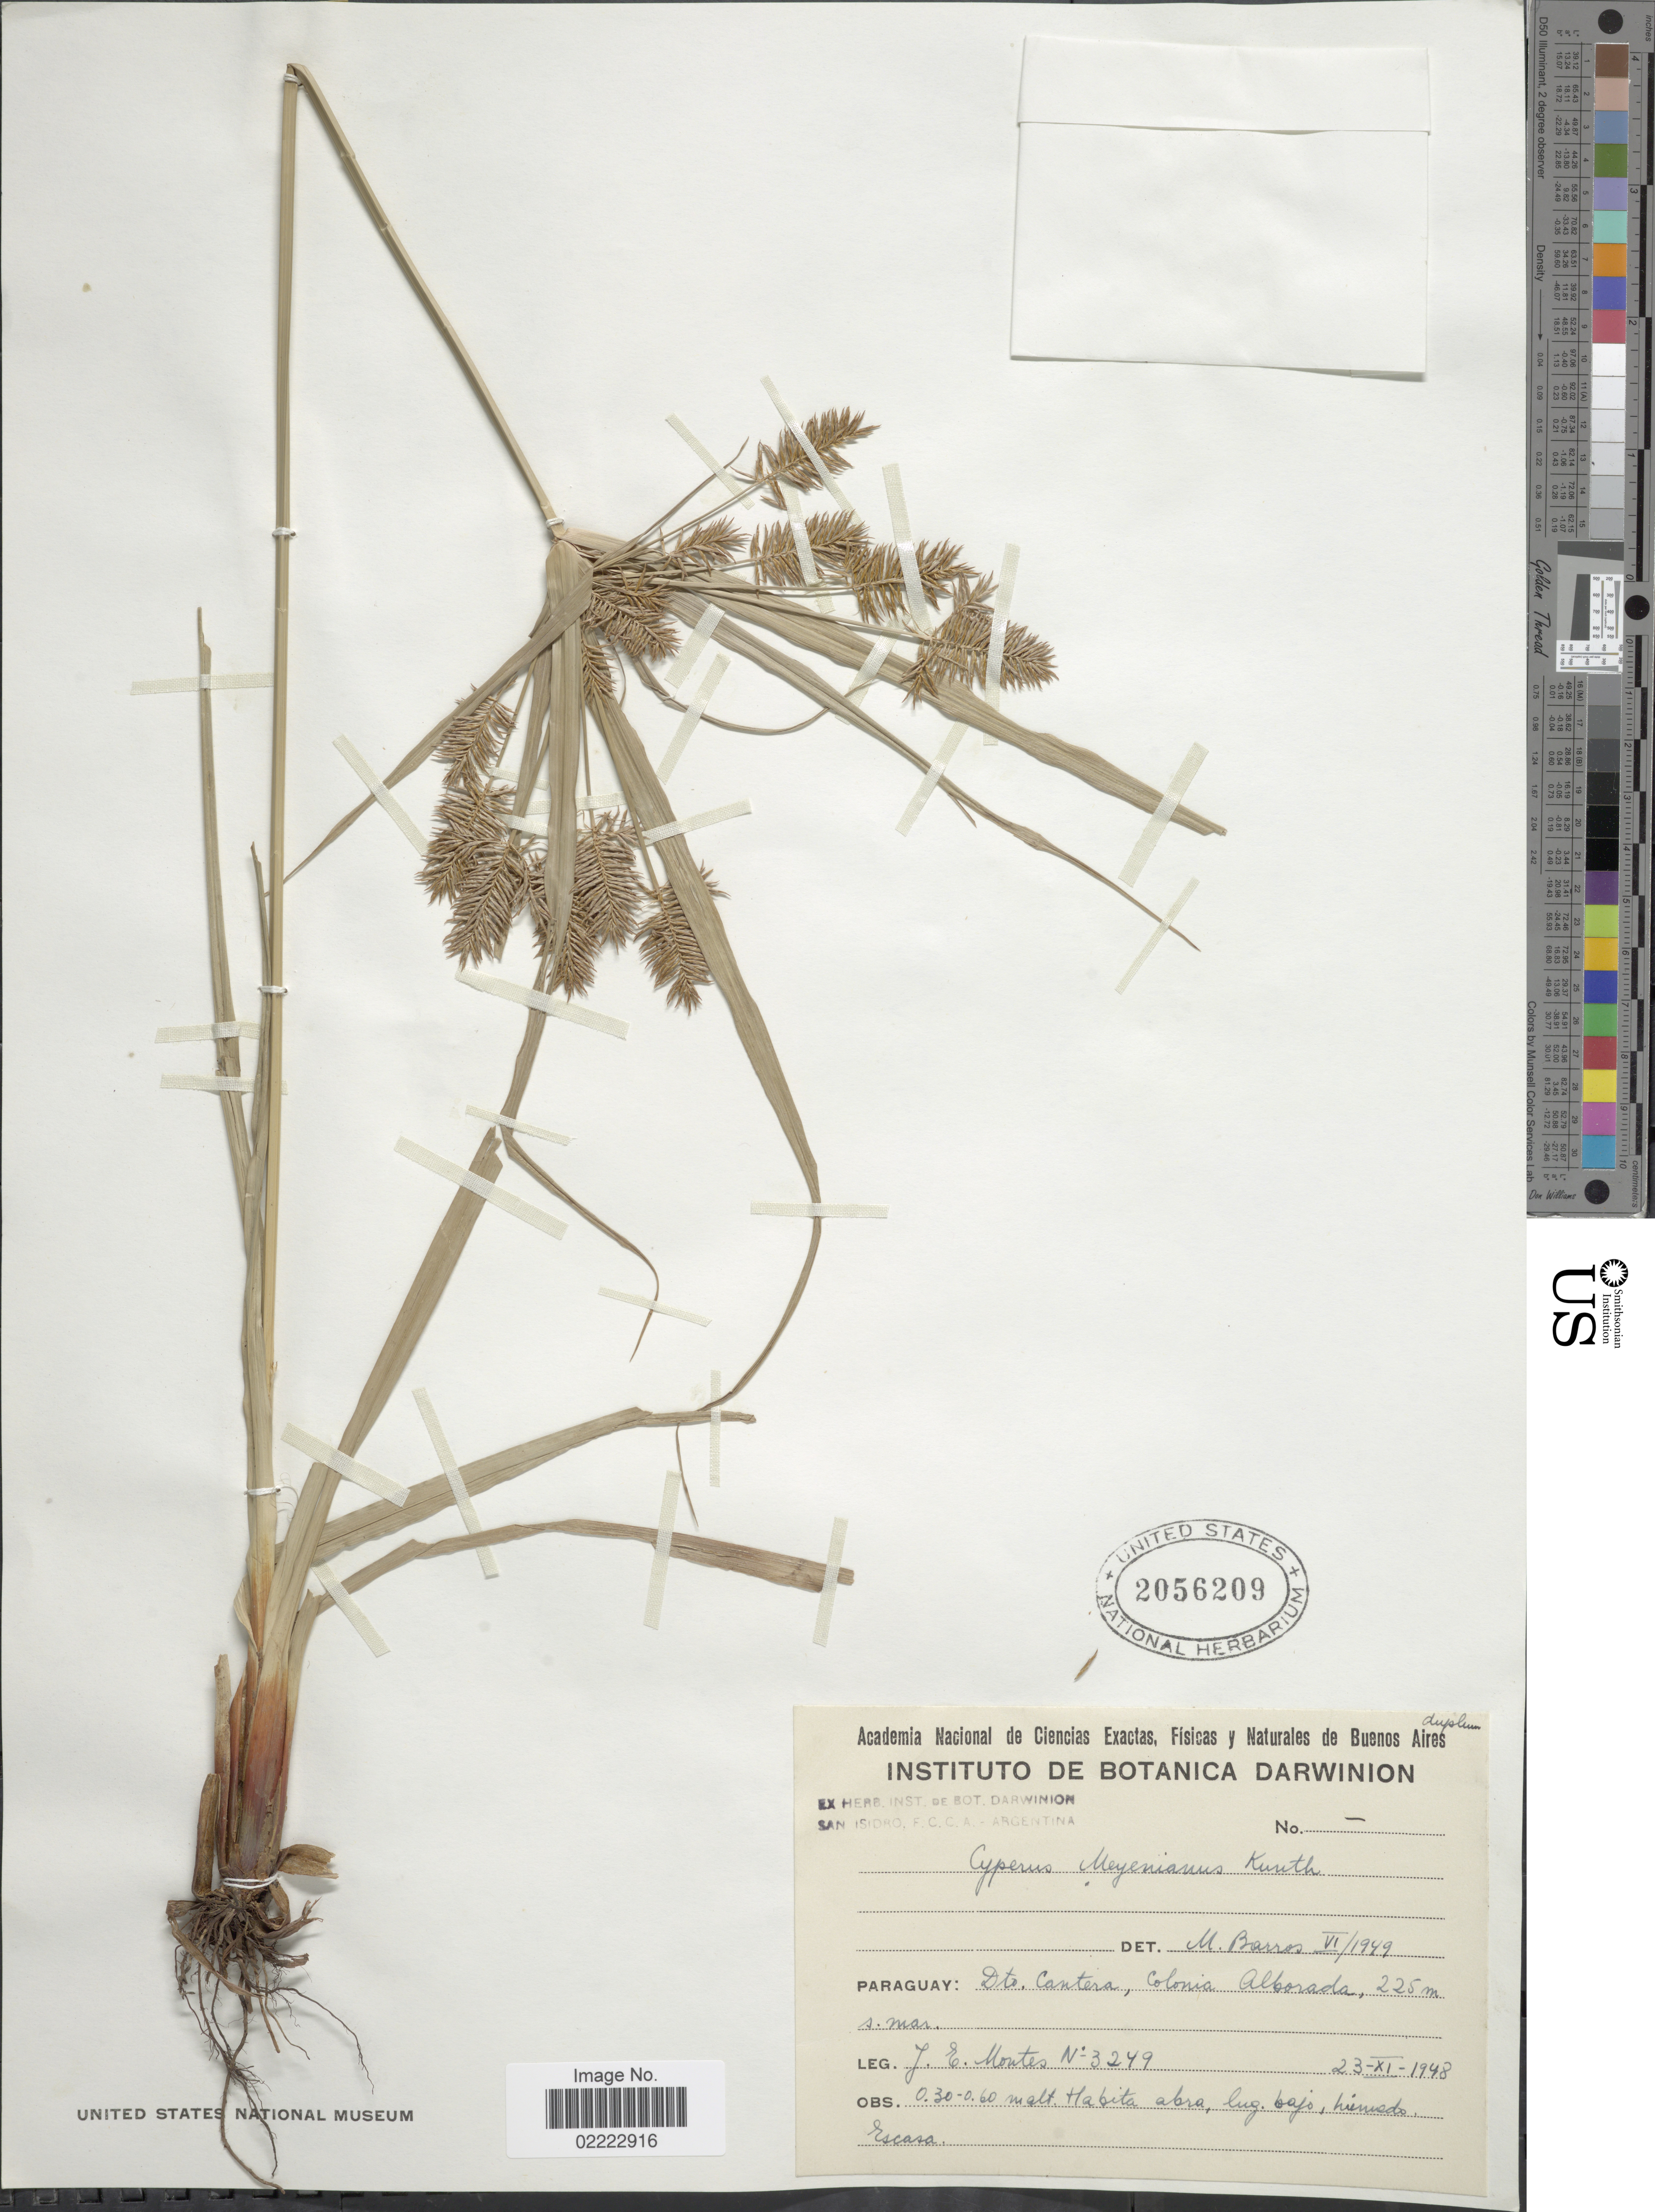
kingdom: Plantae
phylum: Tracheophyta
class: Liliopsida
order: Poales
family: Cyperaceae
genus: Cyperus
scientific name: Cyperus meyenianus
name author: Kunth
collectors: J. E. Montes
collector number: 3249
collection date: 1948-11-23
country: Paraguay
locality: Dto. Cantera, Colonia Alborada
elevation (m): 225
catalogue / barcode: US 2056209